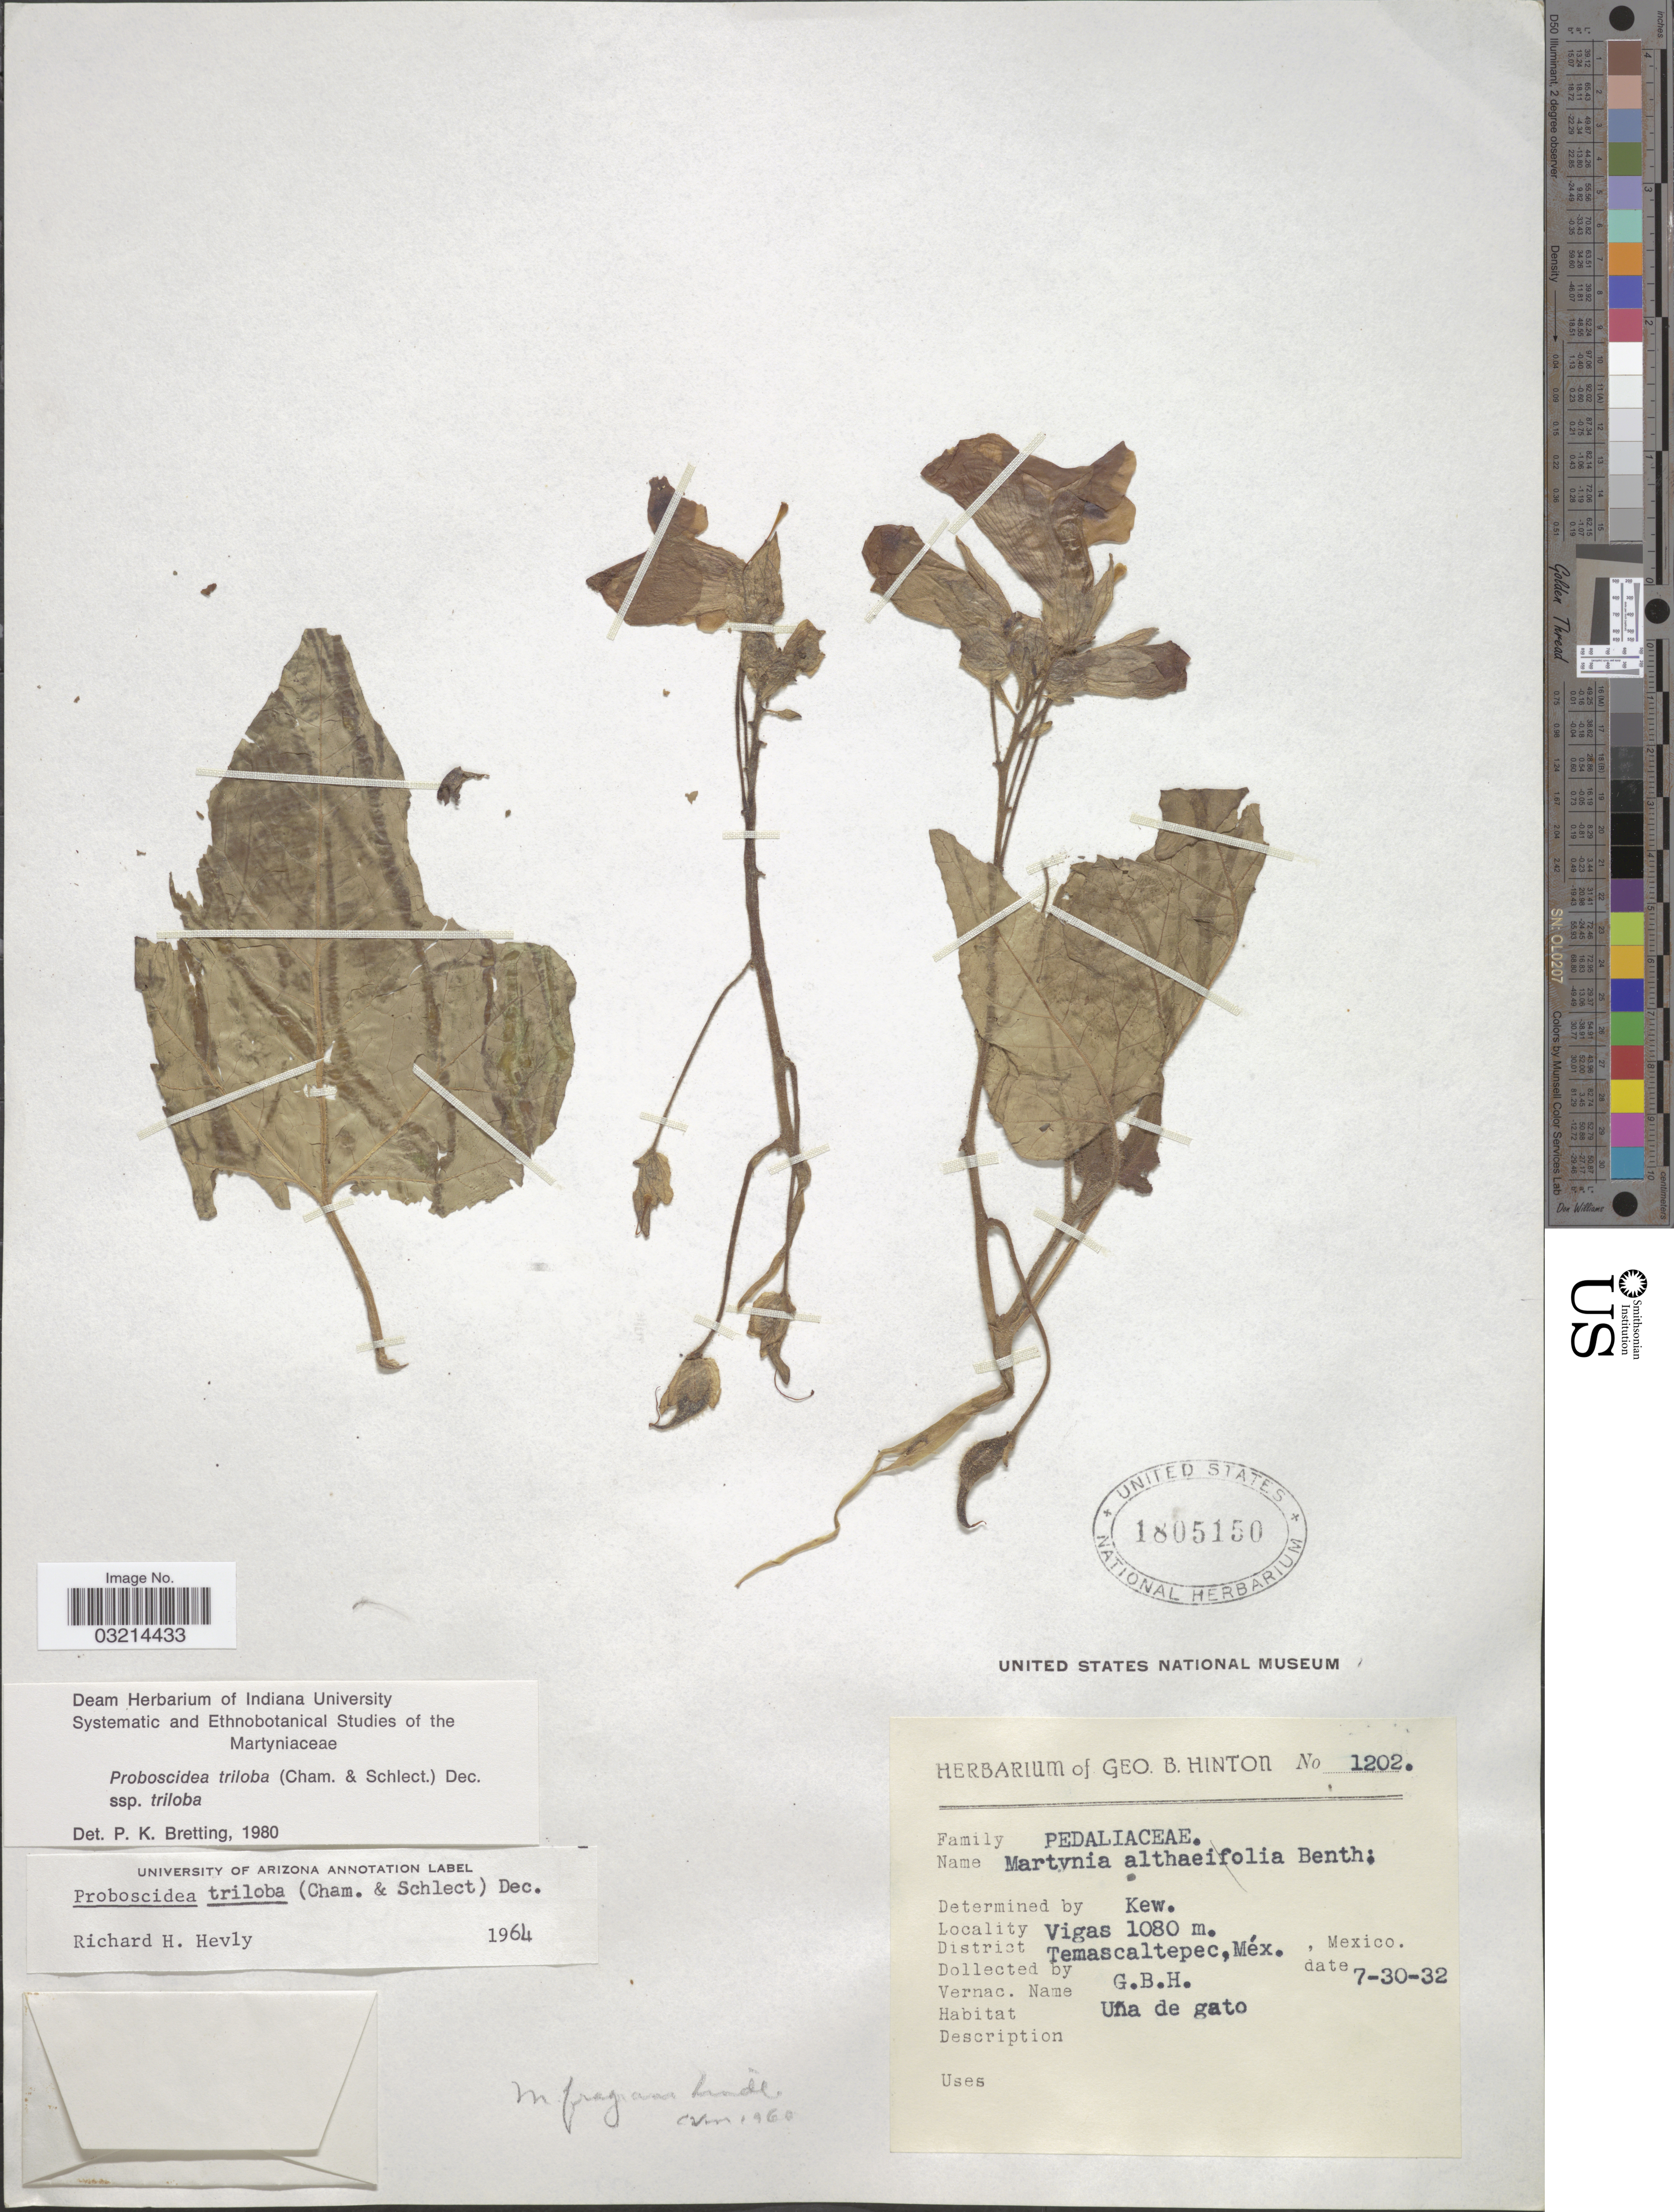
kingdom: Plantae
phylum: Tracheophyta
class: Magnoliopsida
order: Lamiales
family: Martyniaceae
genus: Proboscidea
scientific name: Proboscidea triloba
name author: (Schltdl. & Cham.) Decne.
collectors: G. B. Hinton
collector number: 1202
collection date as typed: Transcribed d/m/y: 30/7/32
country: Mexico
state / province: México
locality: Vigas, District Temascaltepec.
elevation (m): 1080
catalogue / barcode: US 1805150